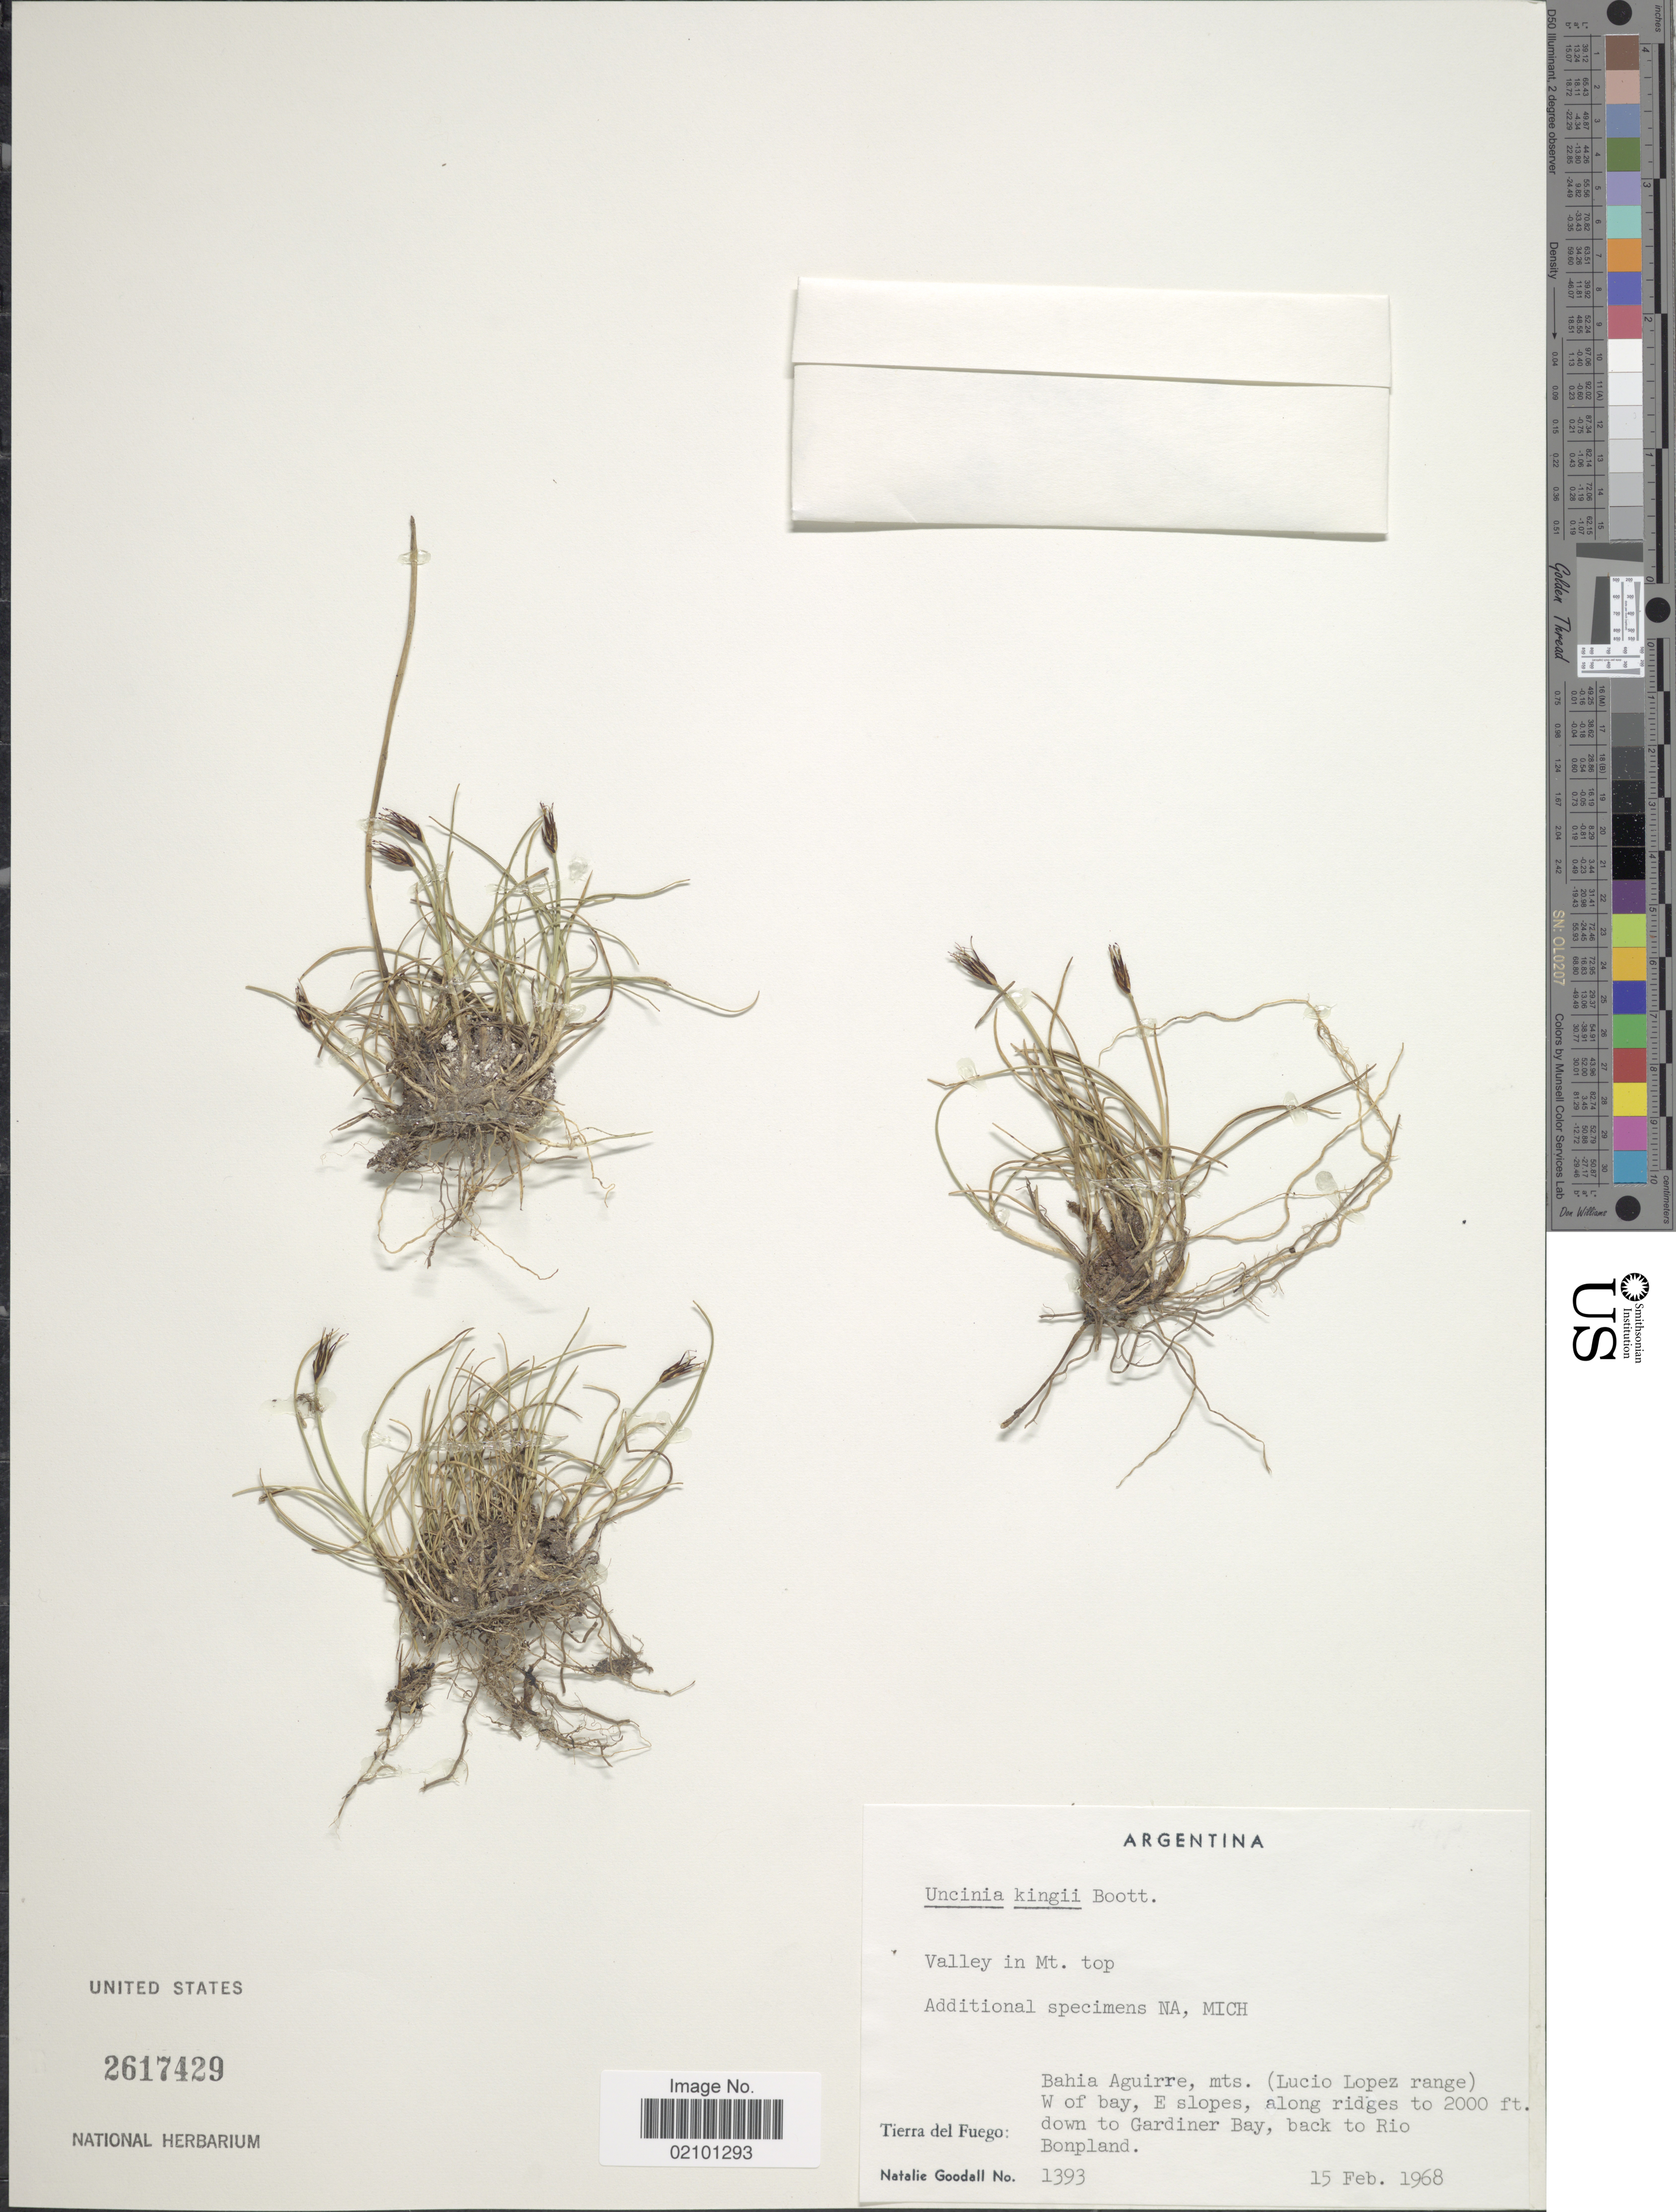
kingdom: Plantae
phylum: Tracheophyta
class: Liliopsida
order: Poales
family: Cyperaceae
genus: Carex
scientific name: Carex kingii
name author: (R. Br. ex Boott) Reznicek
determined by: Jimnéz-Mejias, Pedro, (UPOS), Universidad Pablo de Olavide (SPAIN)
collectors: N. Goodall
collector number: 1393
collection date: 1968-02-15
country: Argentina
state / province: Tierra del Fuego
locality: Valley in Mt. top. Tierra del Fuego: Bahia Aguirre, mts. (Lucio Lopez range) W of bay, E slopes, along ridges to 2000 ft. down to Gardiner Bay, back to Rio Bonpland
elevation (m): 610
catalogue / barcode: US 2617429